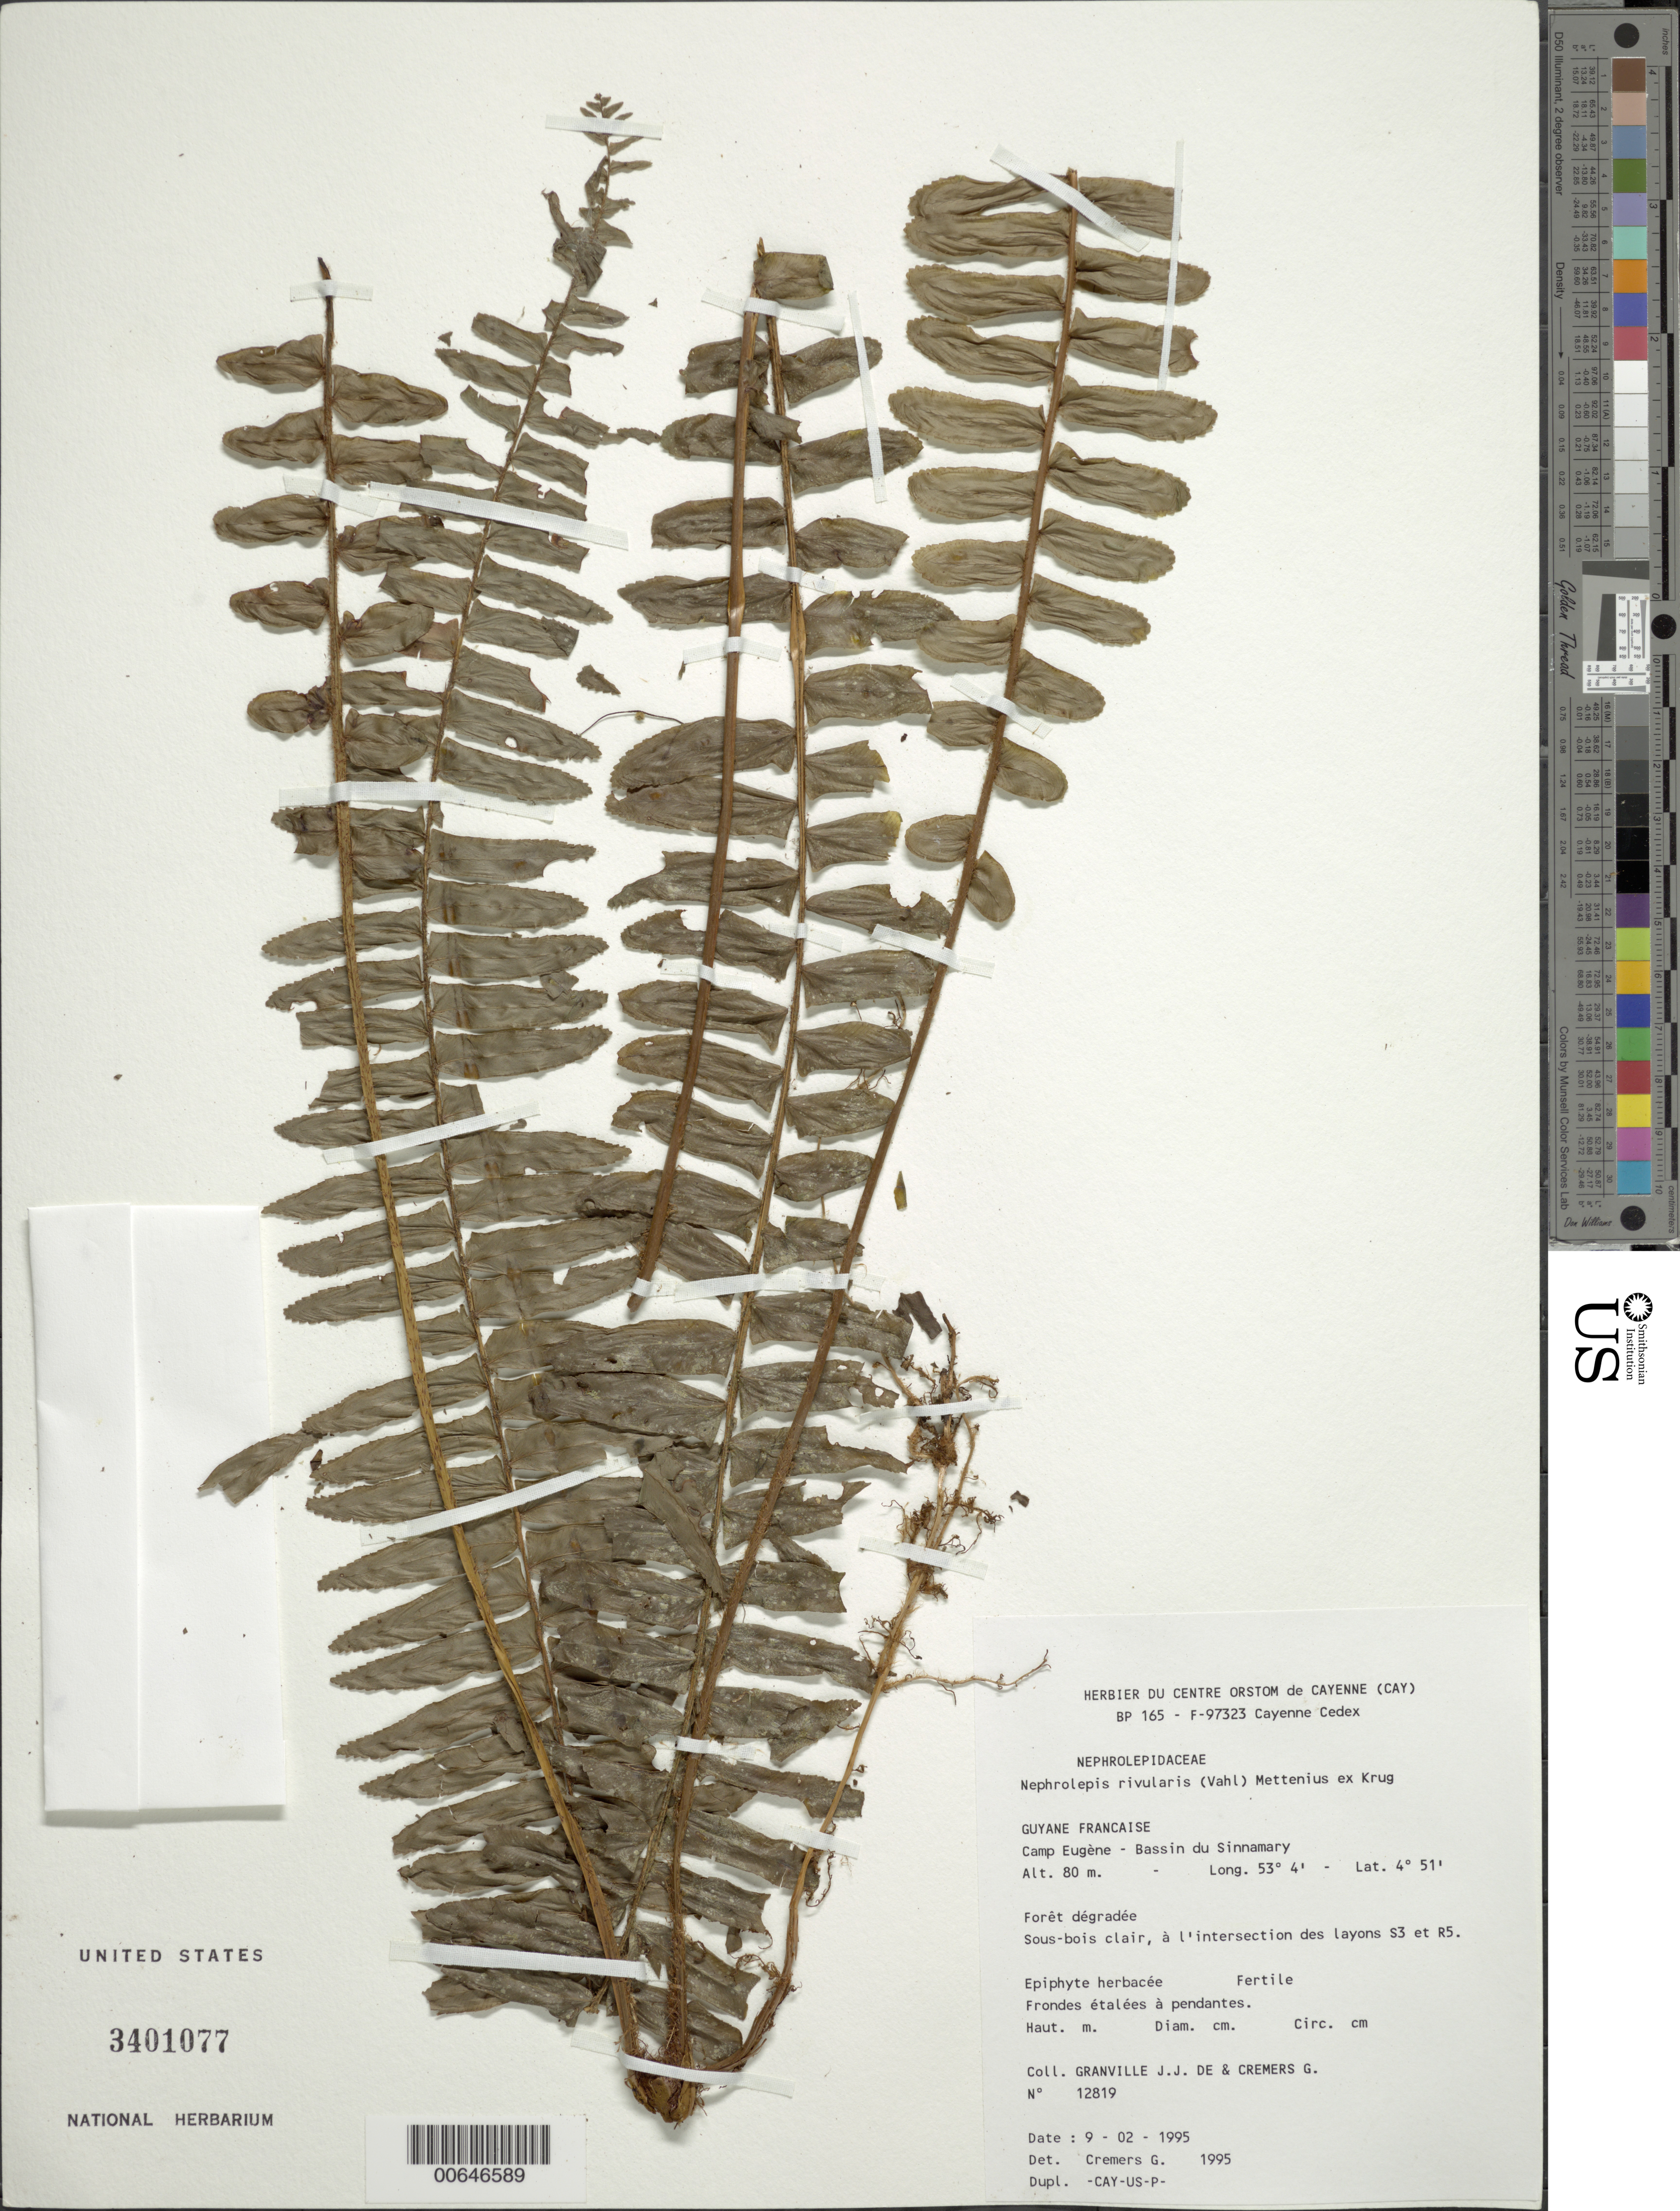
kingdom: Plantae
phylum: Tracheophyta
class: Polypodiopsida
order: Polypodiales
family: Nephrolepidaceae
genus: Nephrolepis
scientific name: Nephrolepis rivularis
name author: (Vahl) Mett. ex Krug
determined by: Cremers, Georges A.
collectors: J.-J. de Granville & G. Cremers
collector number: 12819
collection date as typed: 9-Feb-95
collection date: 1995-02-09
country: French Guiana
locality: Camp Eugène, Bassin du Sinnamary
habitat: Forêt dégradée, sous-bois clair, à l'intersection des layons s3 et R5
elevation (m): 80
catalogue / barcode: US 3401077